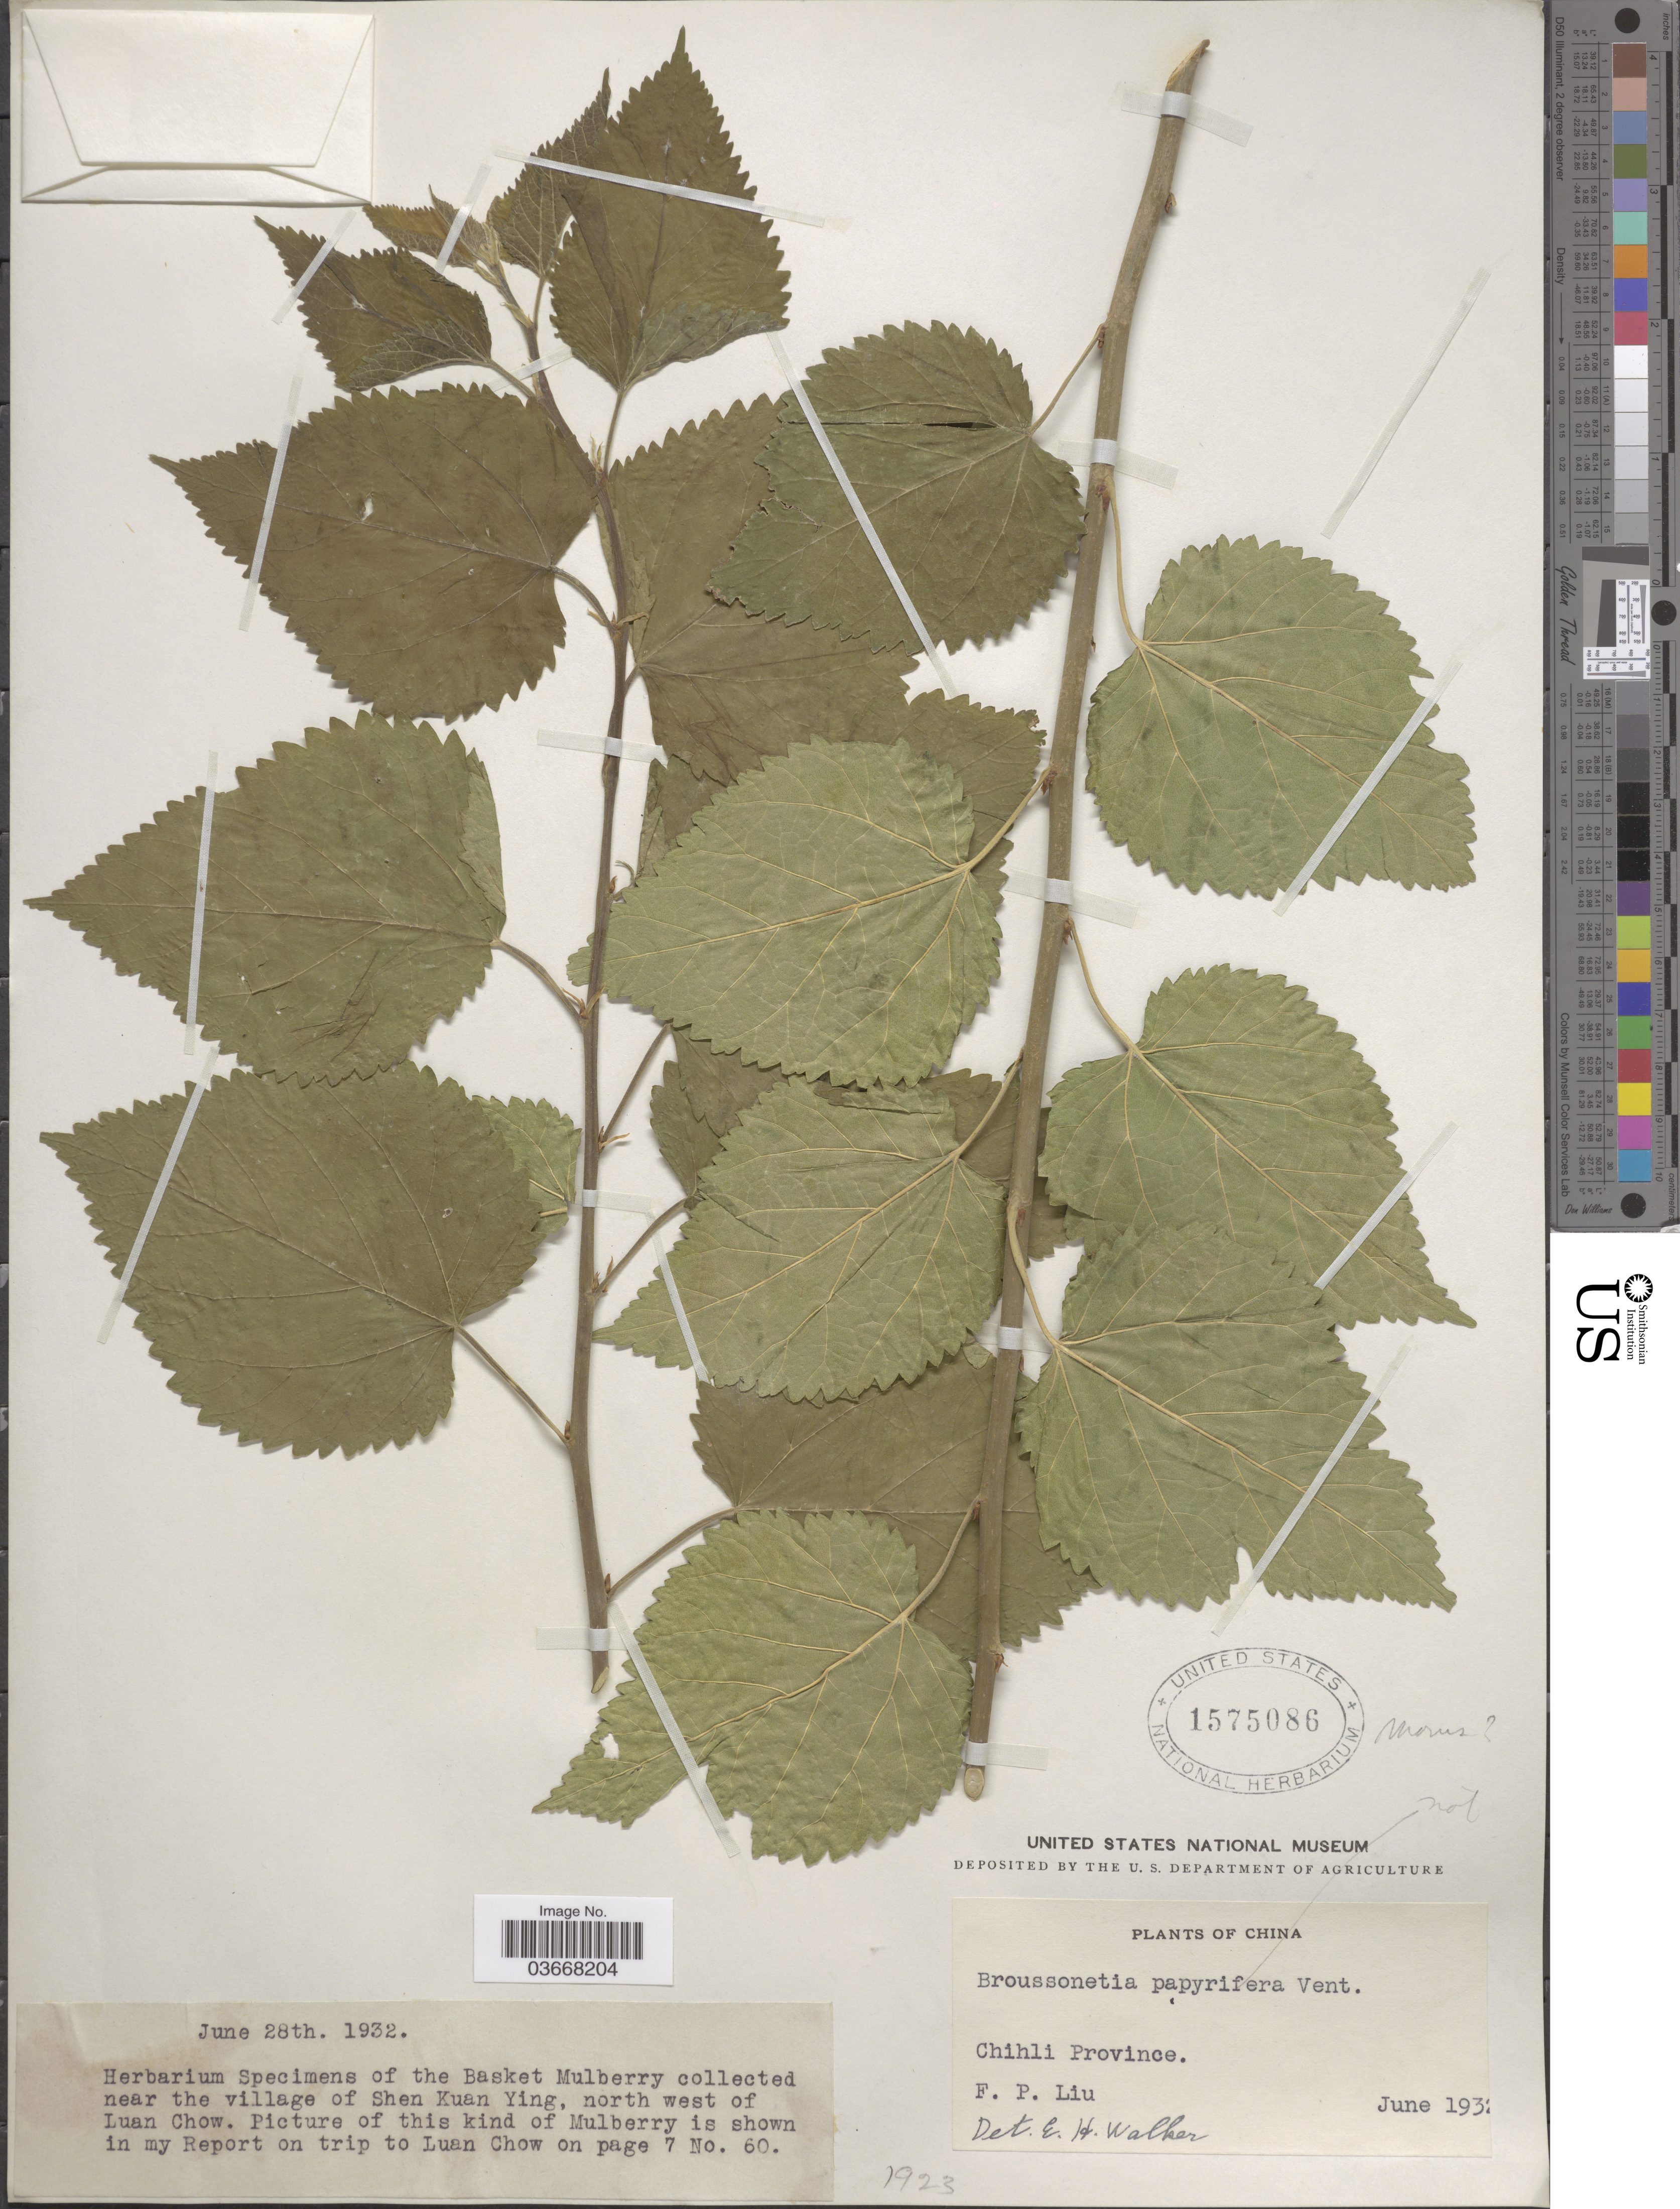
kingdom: Plantae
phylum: Tracheophyta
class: Magnoliopsida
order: Rosales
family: Moraceae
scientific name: Broussoneta papyrifera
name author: (L.) L'Hér. ex Vent.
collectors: F. Liu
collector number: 60?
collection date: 1932-06-28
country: China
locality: Near the village of Shen Kuan Ying, north west of Luan Chow. Chihli Province.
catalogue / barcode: US 1575086